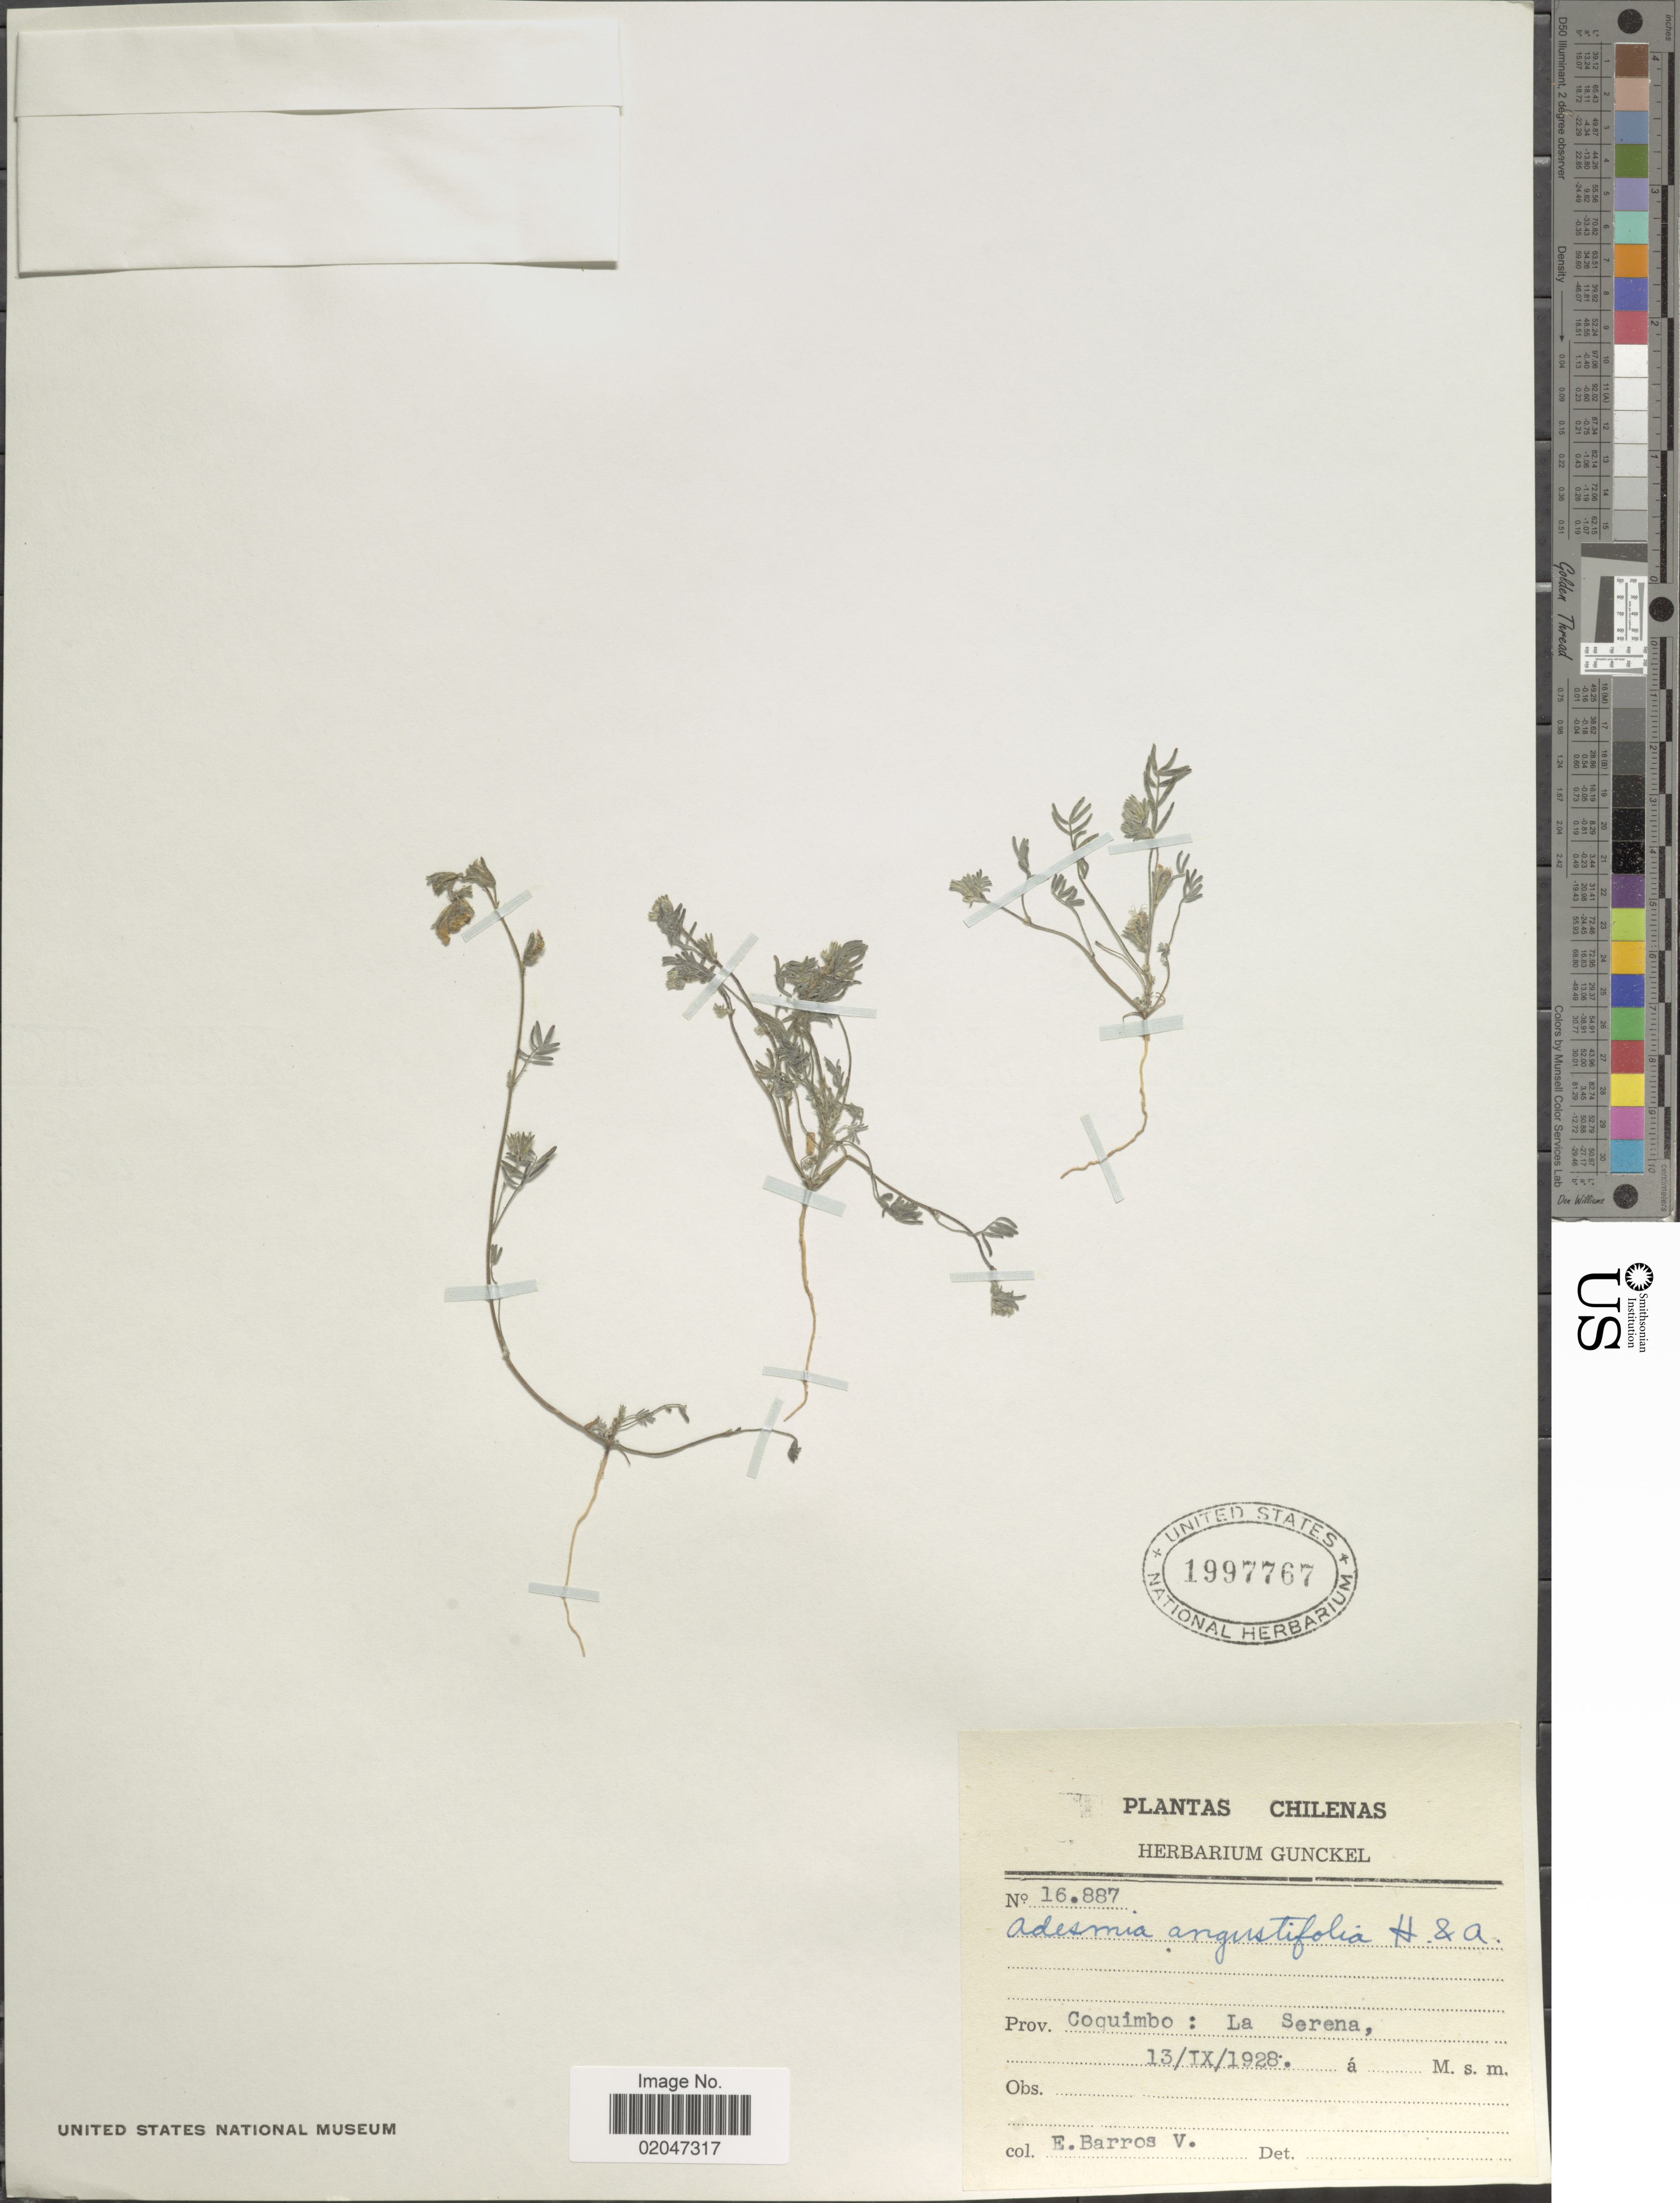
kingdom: Plantae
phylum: Tracheophyta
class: Magnoliopsida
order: Fabales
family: Fabaceae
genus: Adesmia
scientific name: Adesmia tenella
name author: Hook. & Arn.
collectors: E. Barros V.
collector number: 16887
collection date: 1928-09-13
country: Chile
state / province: Coquimbo (IV)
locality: Prov. Coquimbo: La Serena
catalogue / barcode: US 1997767